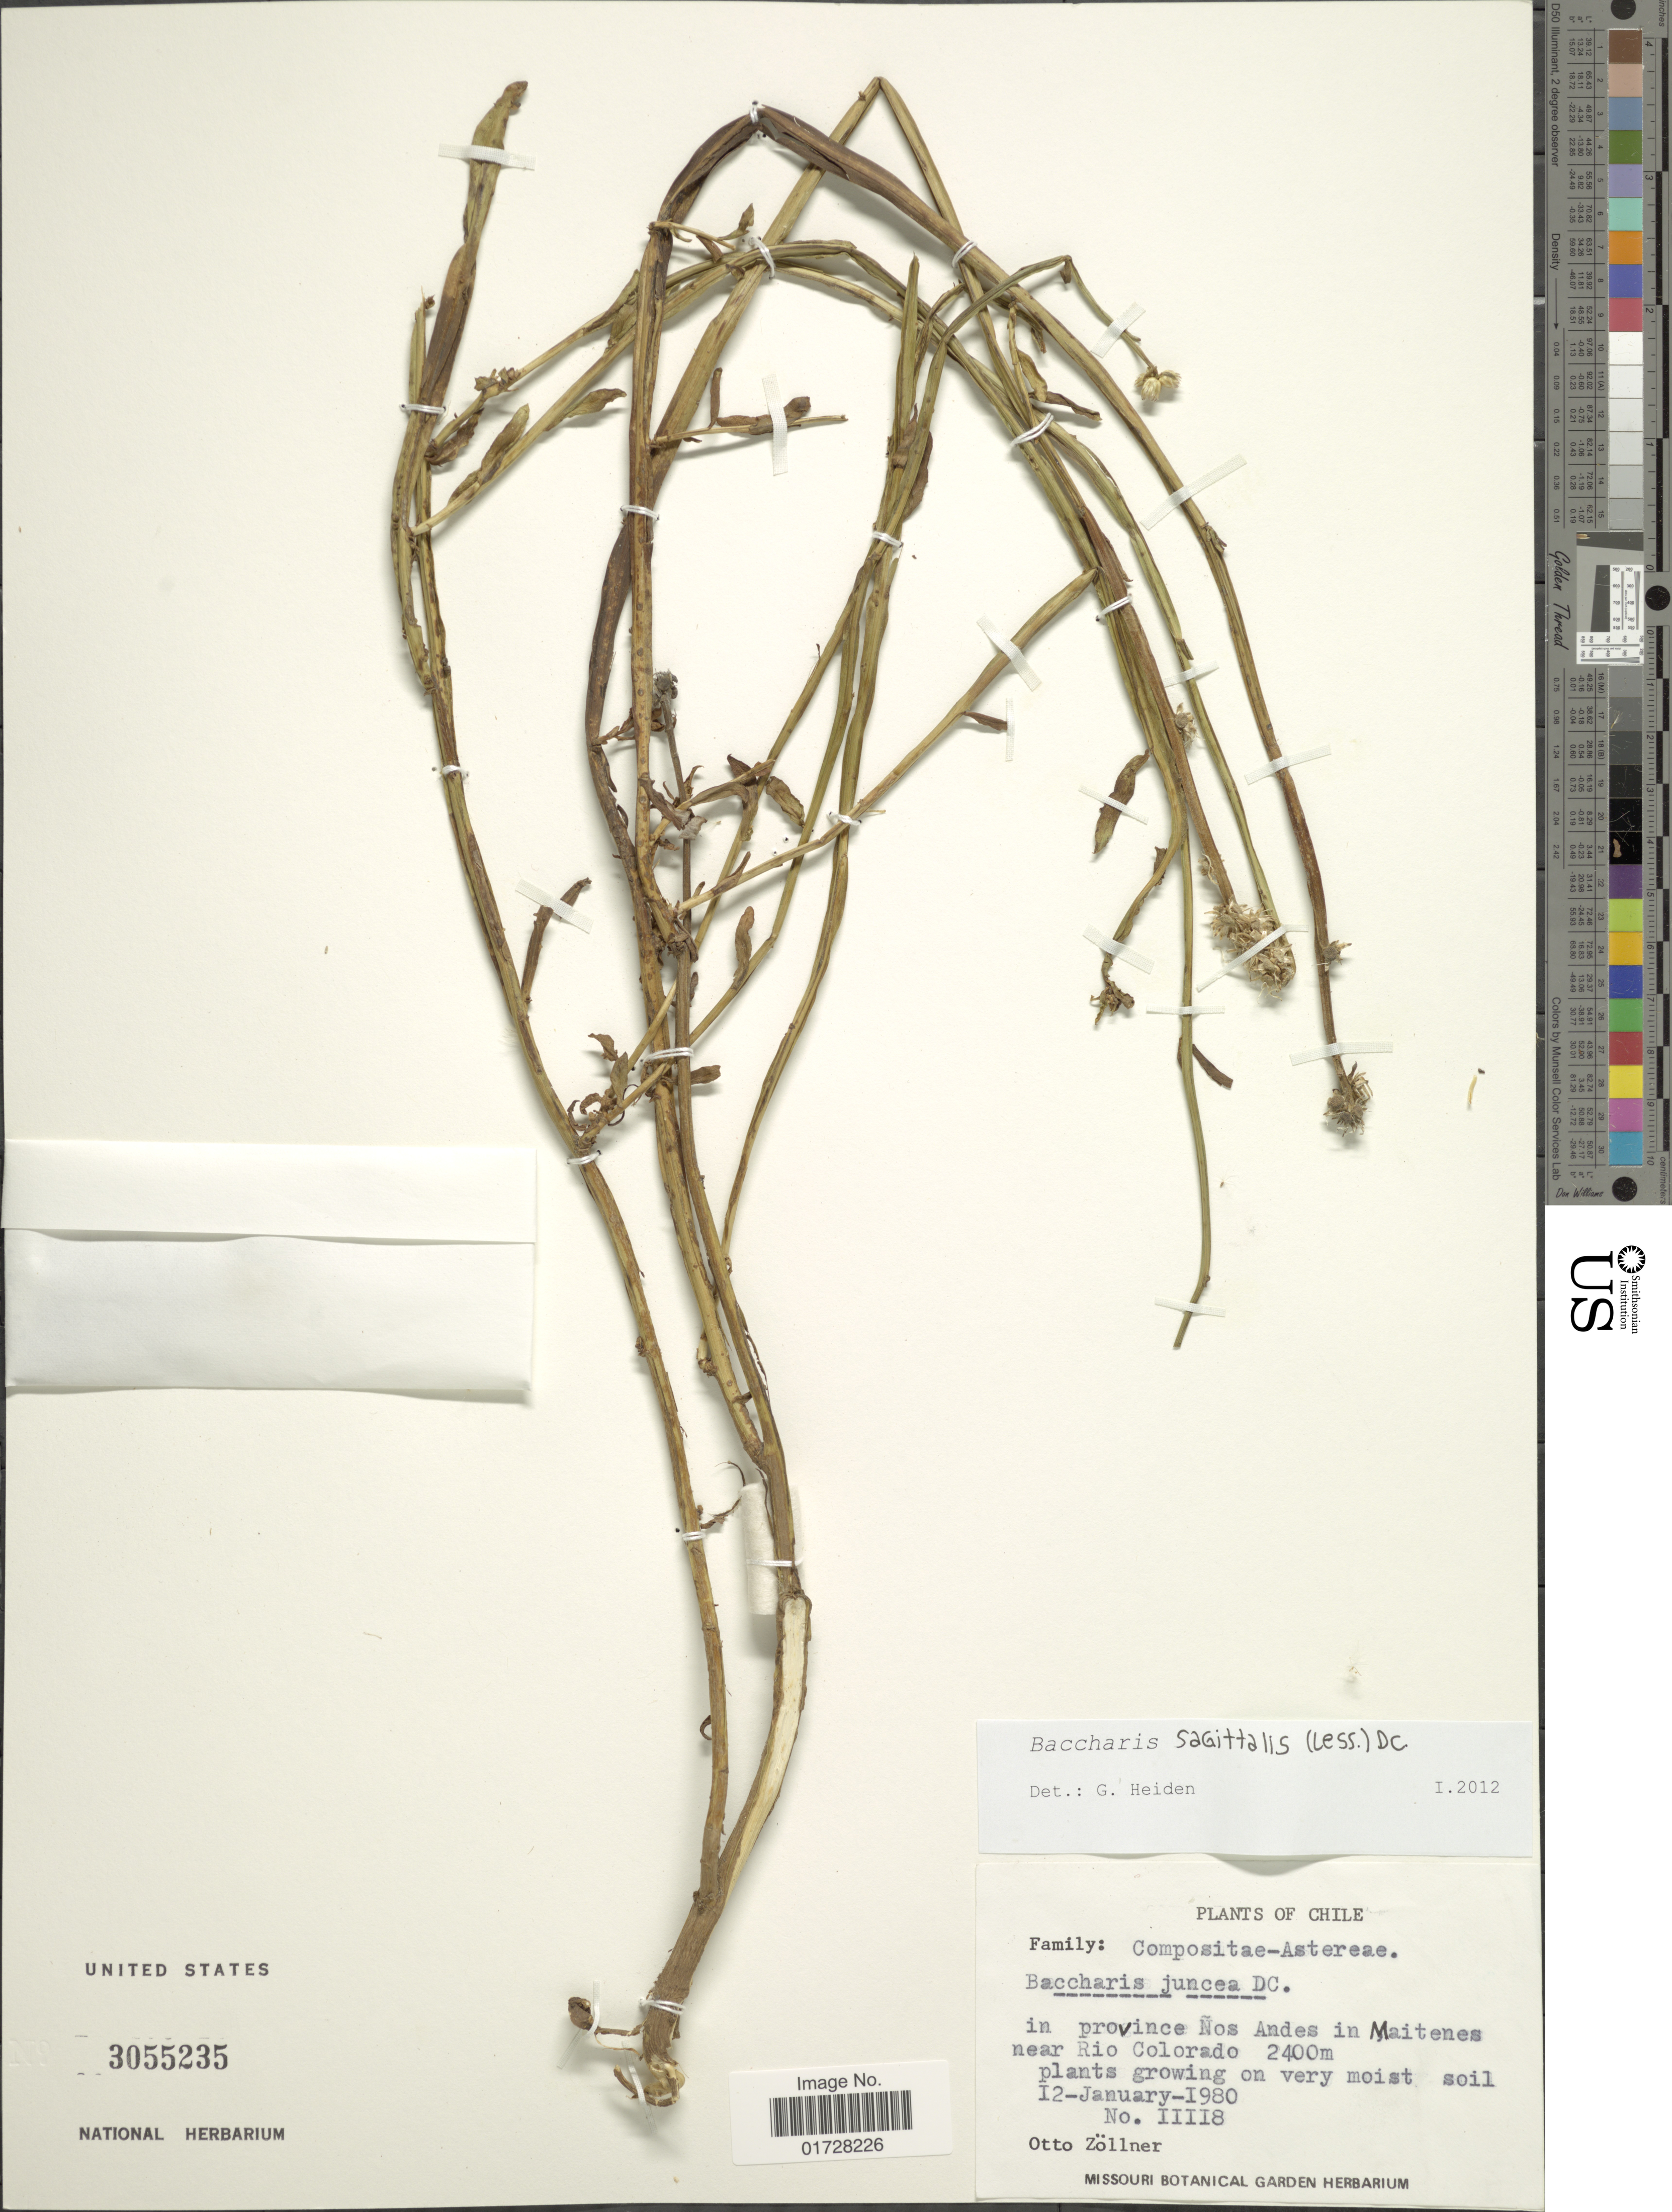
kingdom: Plantae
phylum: Tracheophyta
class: Magnoliopsida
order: Asterales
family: Asteraceae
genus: Baccharis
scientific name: Baccharis sagittalis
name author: (Less.) DC.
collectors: O. Zöllner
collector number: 11118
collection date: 1980-01-12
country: Chile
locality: In province Nos Andes in Maitenes near Rio Colorado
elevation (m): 2400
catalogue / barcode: US 3055235